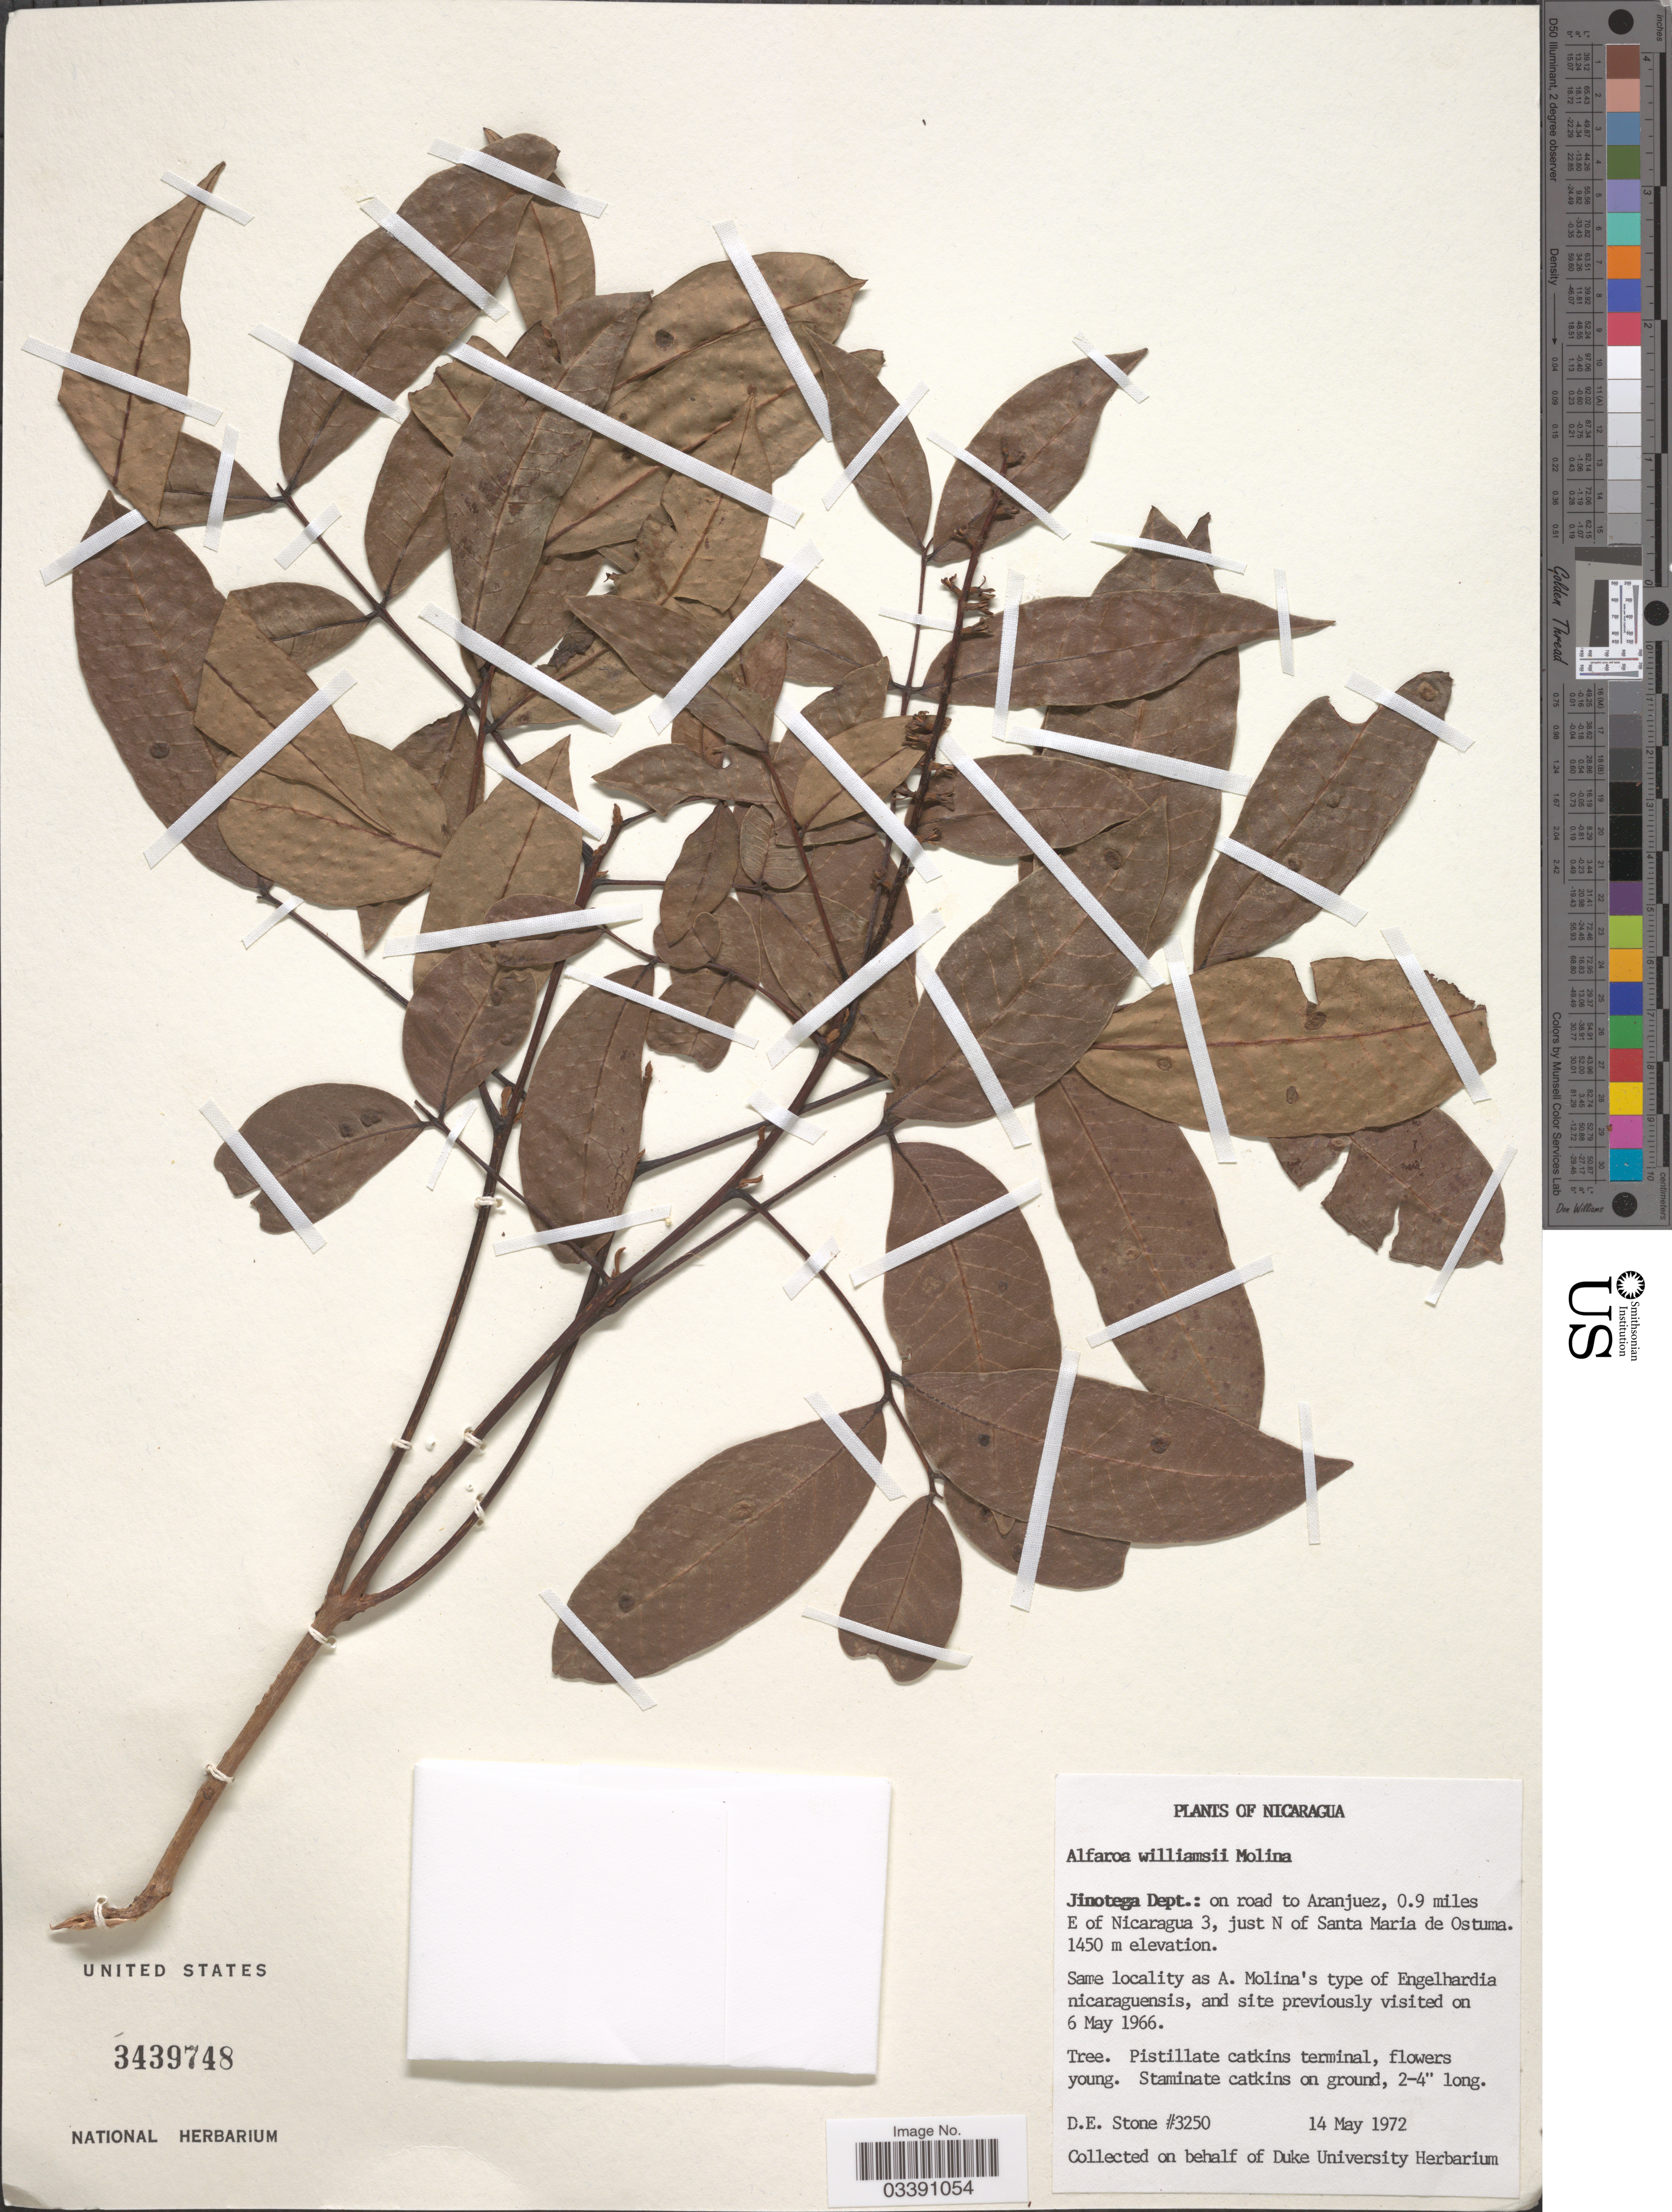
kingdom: Plantae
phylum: Tracheophyta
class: Magnoliopsida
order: Fagales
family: Juglandaceae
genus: Alfaroa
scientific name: Alfaroa williamsii subsp. williamsii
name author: Ant. Molina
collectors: D. E. Stone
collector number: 3250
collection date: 1972-05-14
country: Nicaragua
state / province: Jinotega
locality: Jinotega Dept.: on road to Aranjuez, 0.9 miles E of Nicaragua 3, just N of Santa Maria de Ostuma.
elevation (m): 1450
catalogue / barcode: US 3439748